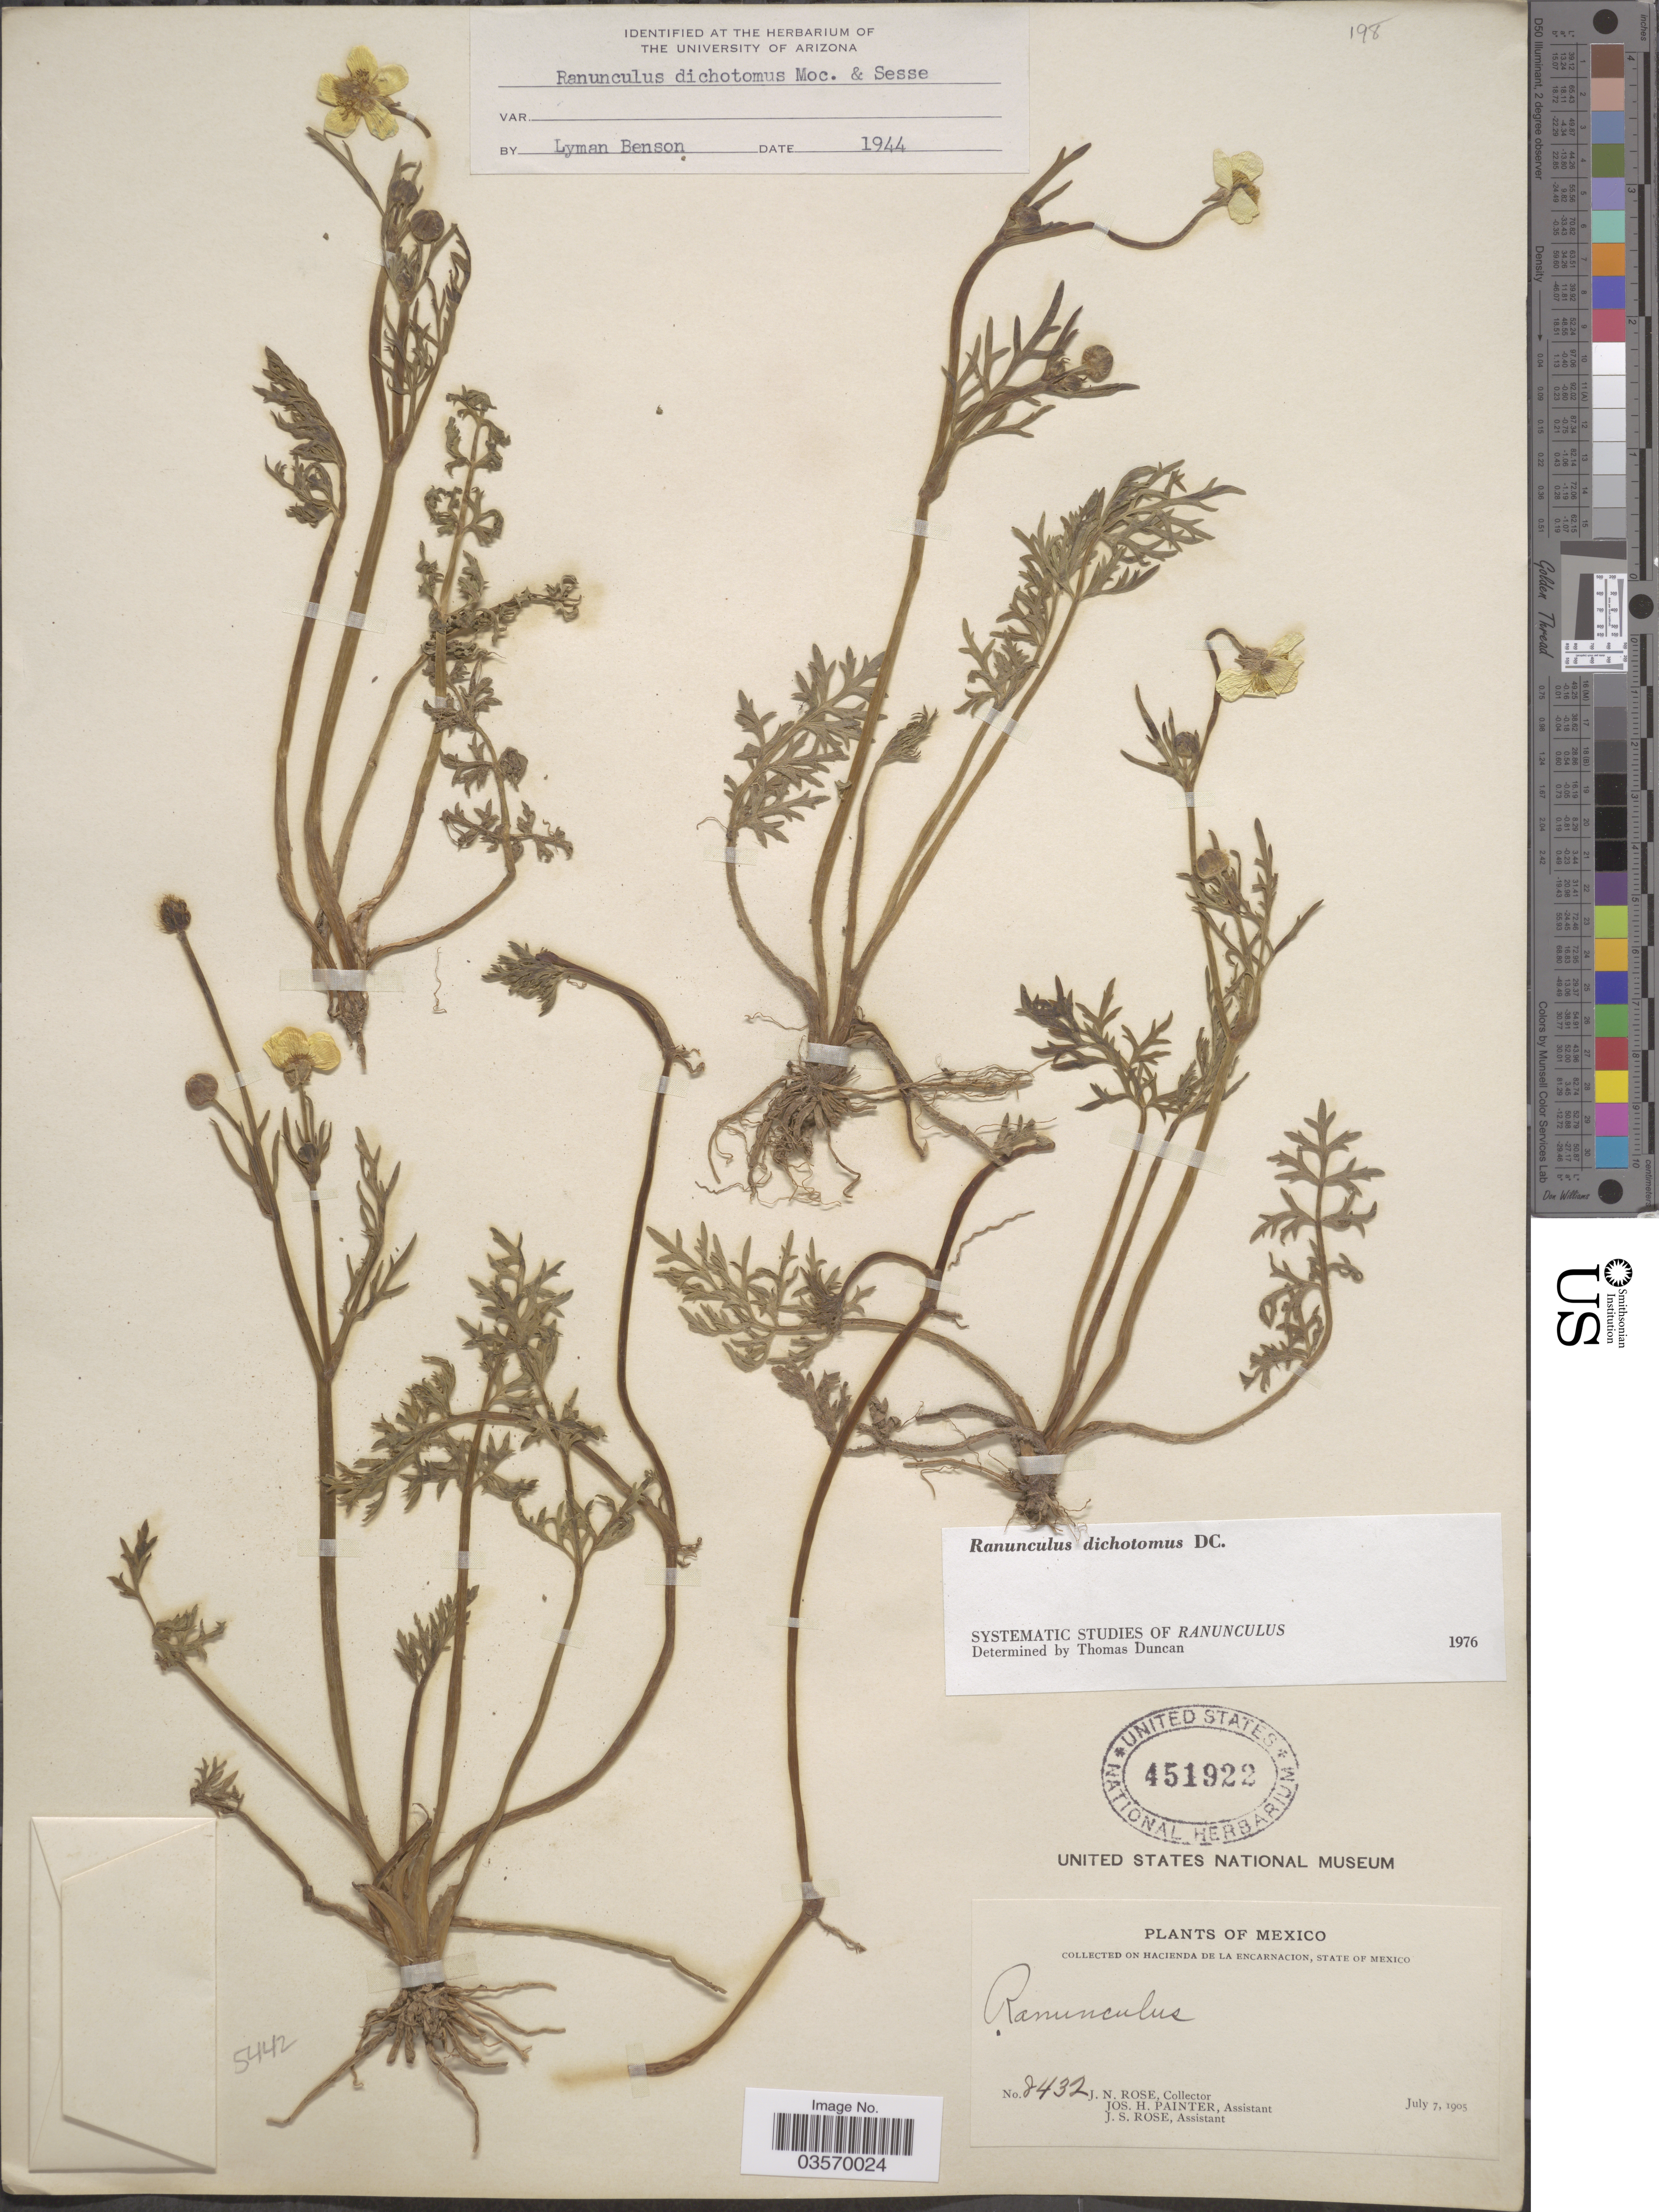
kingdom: Plantae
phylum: Tracheophyta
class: Magnoliopsida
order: Ranunculales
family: Ranunculaceae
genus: Ranunculus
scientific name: Ranunculus dichotomus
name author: Moc. & Sessé ex DC.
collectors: J. N. Rose, J. H. Painter & J. S. Rose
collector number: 8432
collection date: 1905-07-07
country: Mexico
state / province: México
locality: Hacienda de la Encarnacion.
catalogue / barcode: US 451922